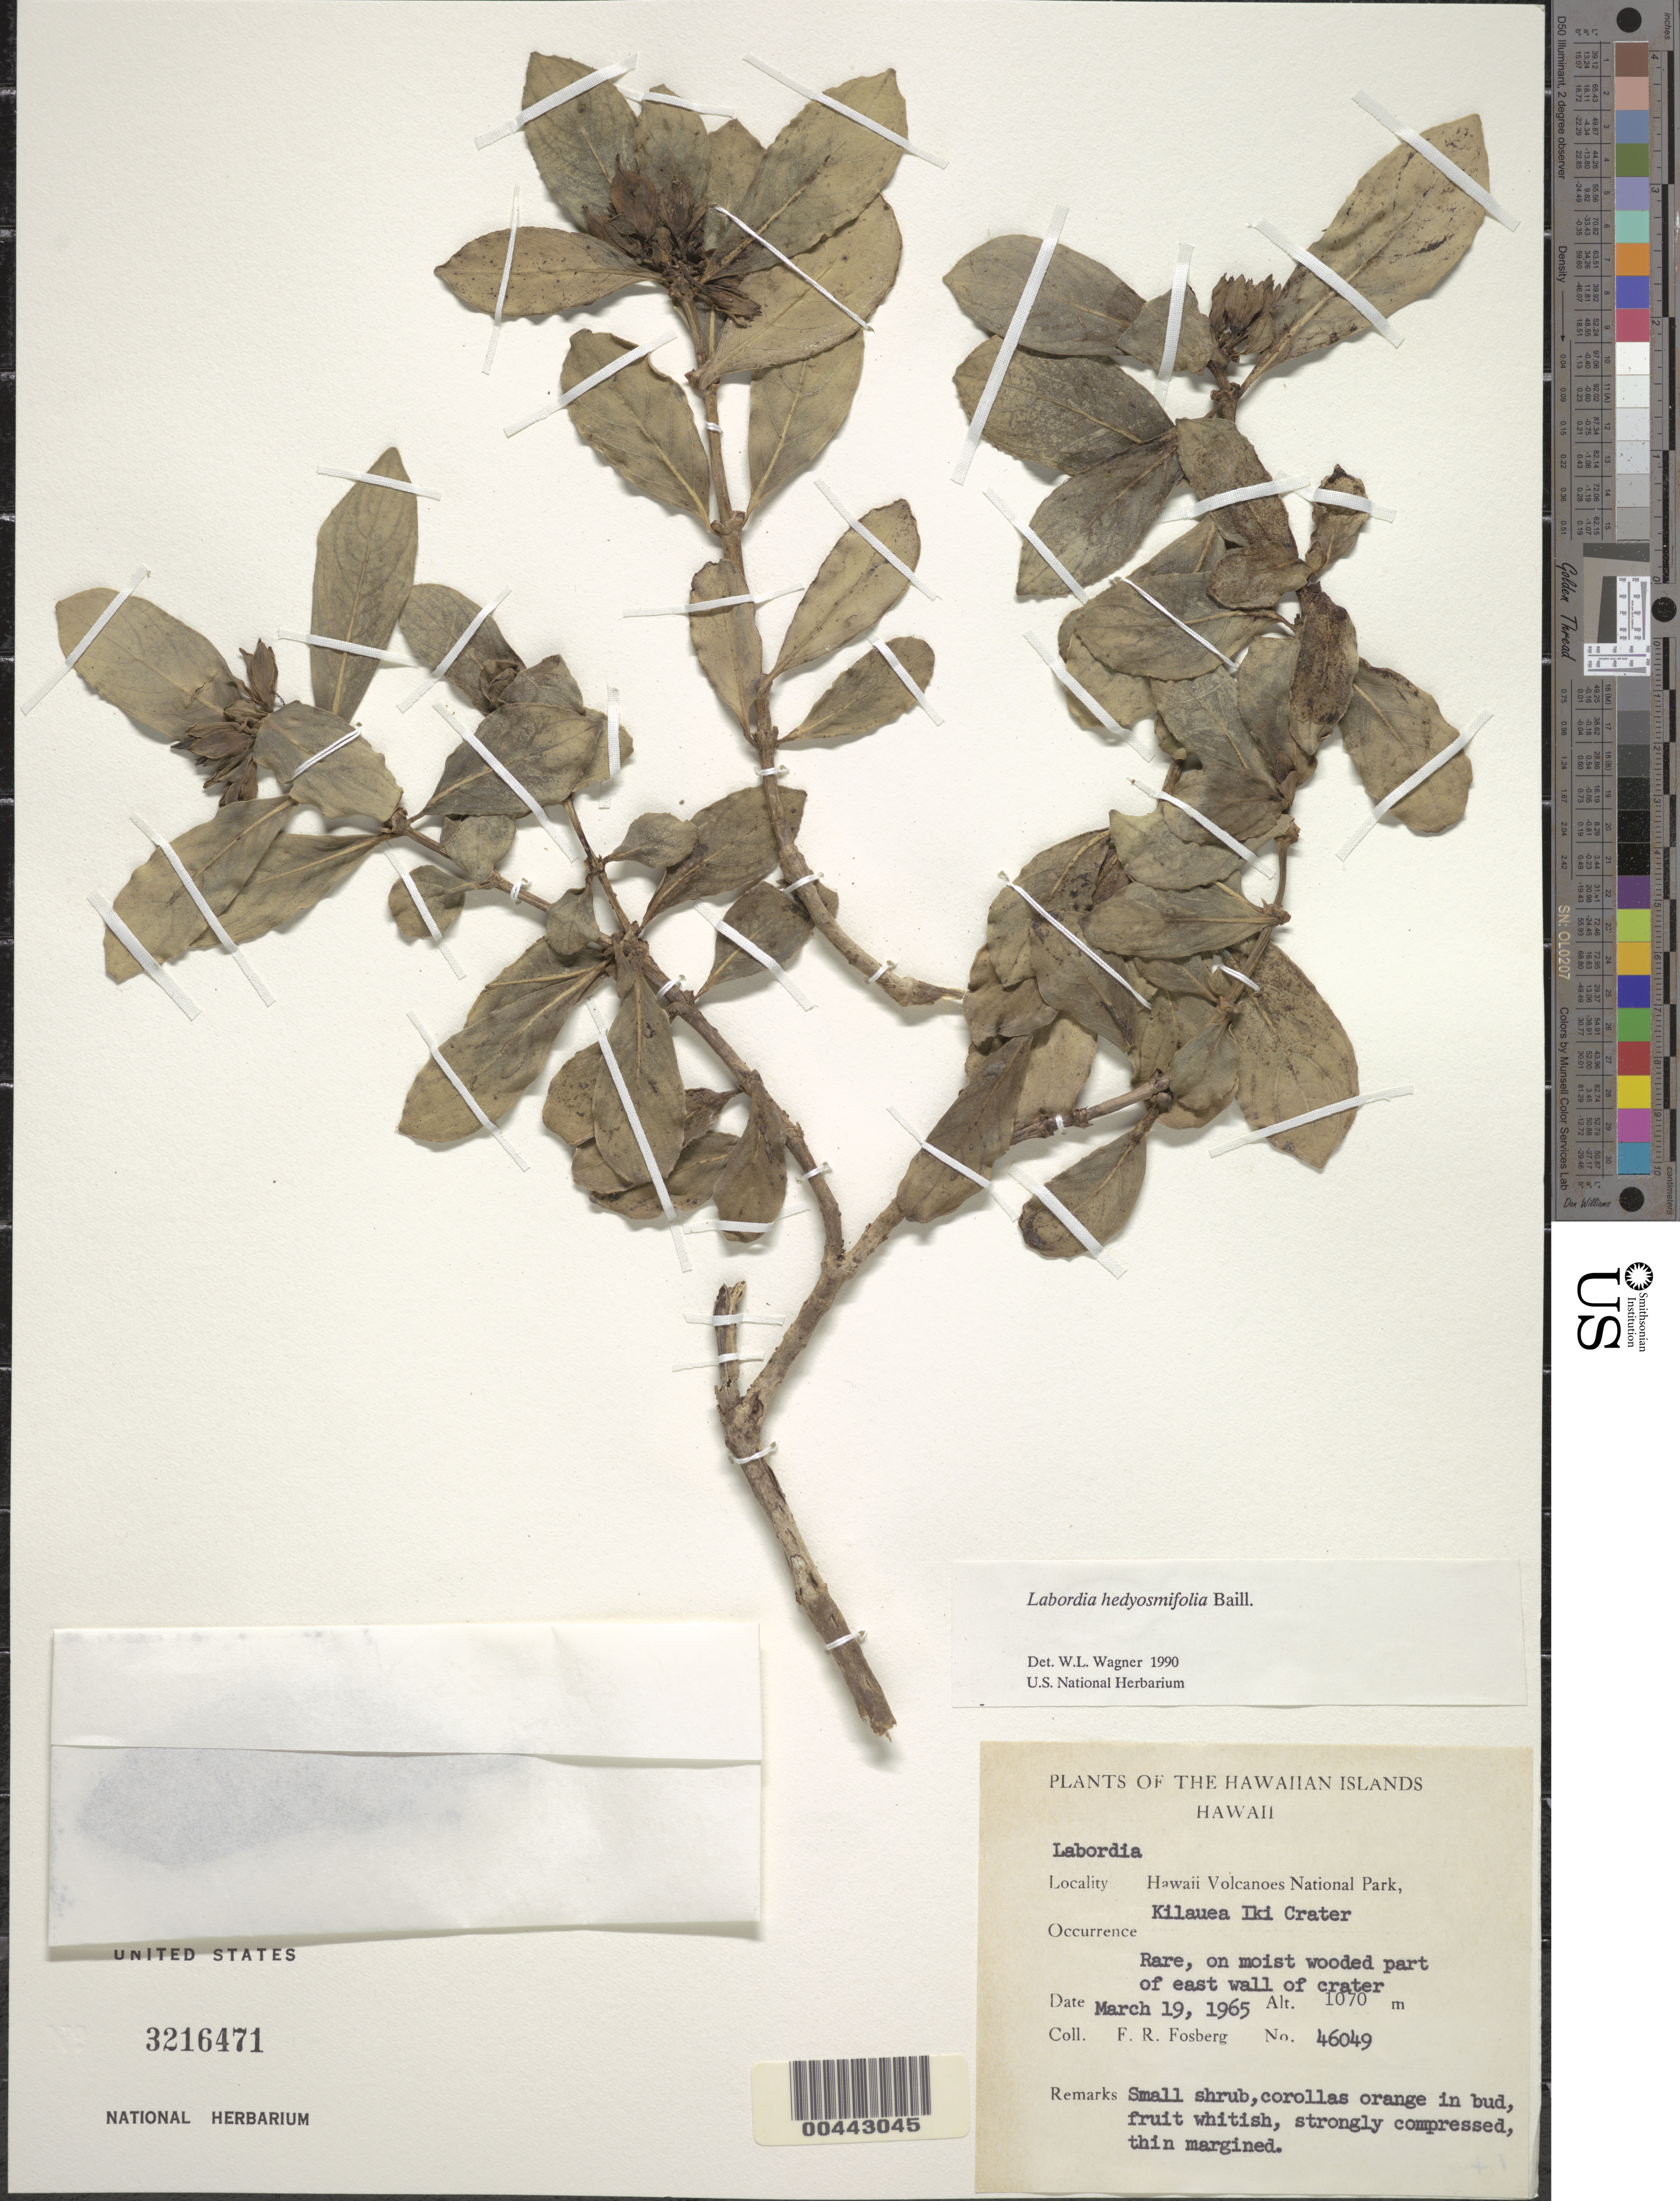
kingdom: Plantae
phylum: Tracheophyta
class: Magnoliopsida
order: Gentianales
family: Loganiaceae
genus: Geniostoma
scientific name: Geniostoma hedyosmifolium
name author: (Baill.) Byng & Christenh.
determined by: Wagner, W. L., (BOT), Smithsonian Institution - National Museum of Natural History (UNITED STATES)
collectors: F. R. Fosberg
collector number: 46049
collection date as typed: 19 Mar 1965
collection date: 1965-03-19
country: United States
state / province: Hawaii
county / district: Hawaii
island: Hawaii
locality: Hawaii Volcanoes National Park, Kilauea Iki Crater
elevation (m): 1070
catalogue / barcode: US 3216471